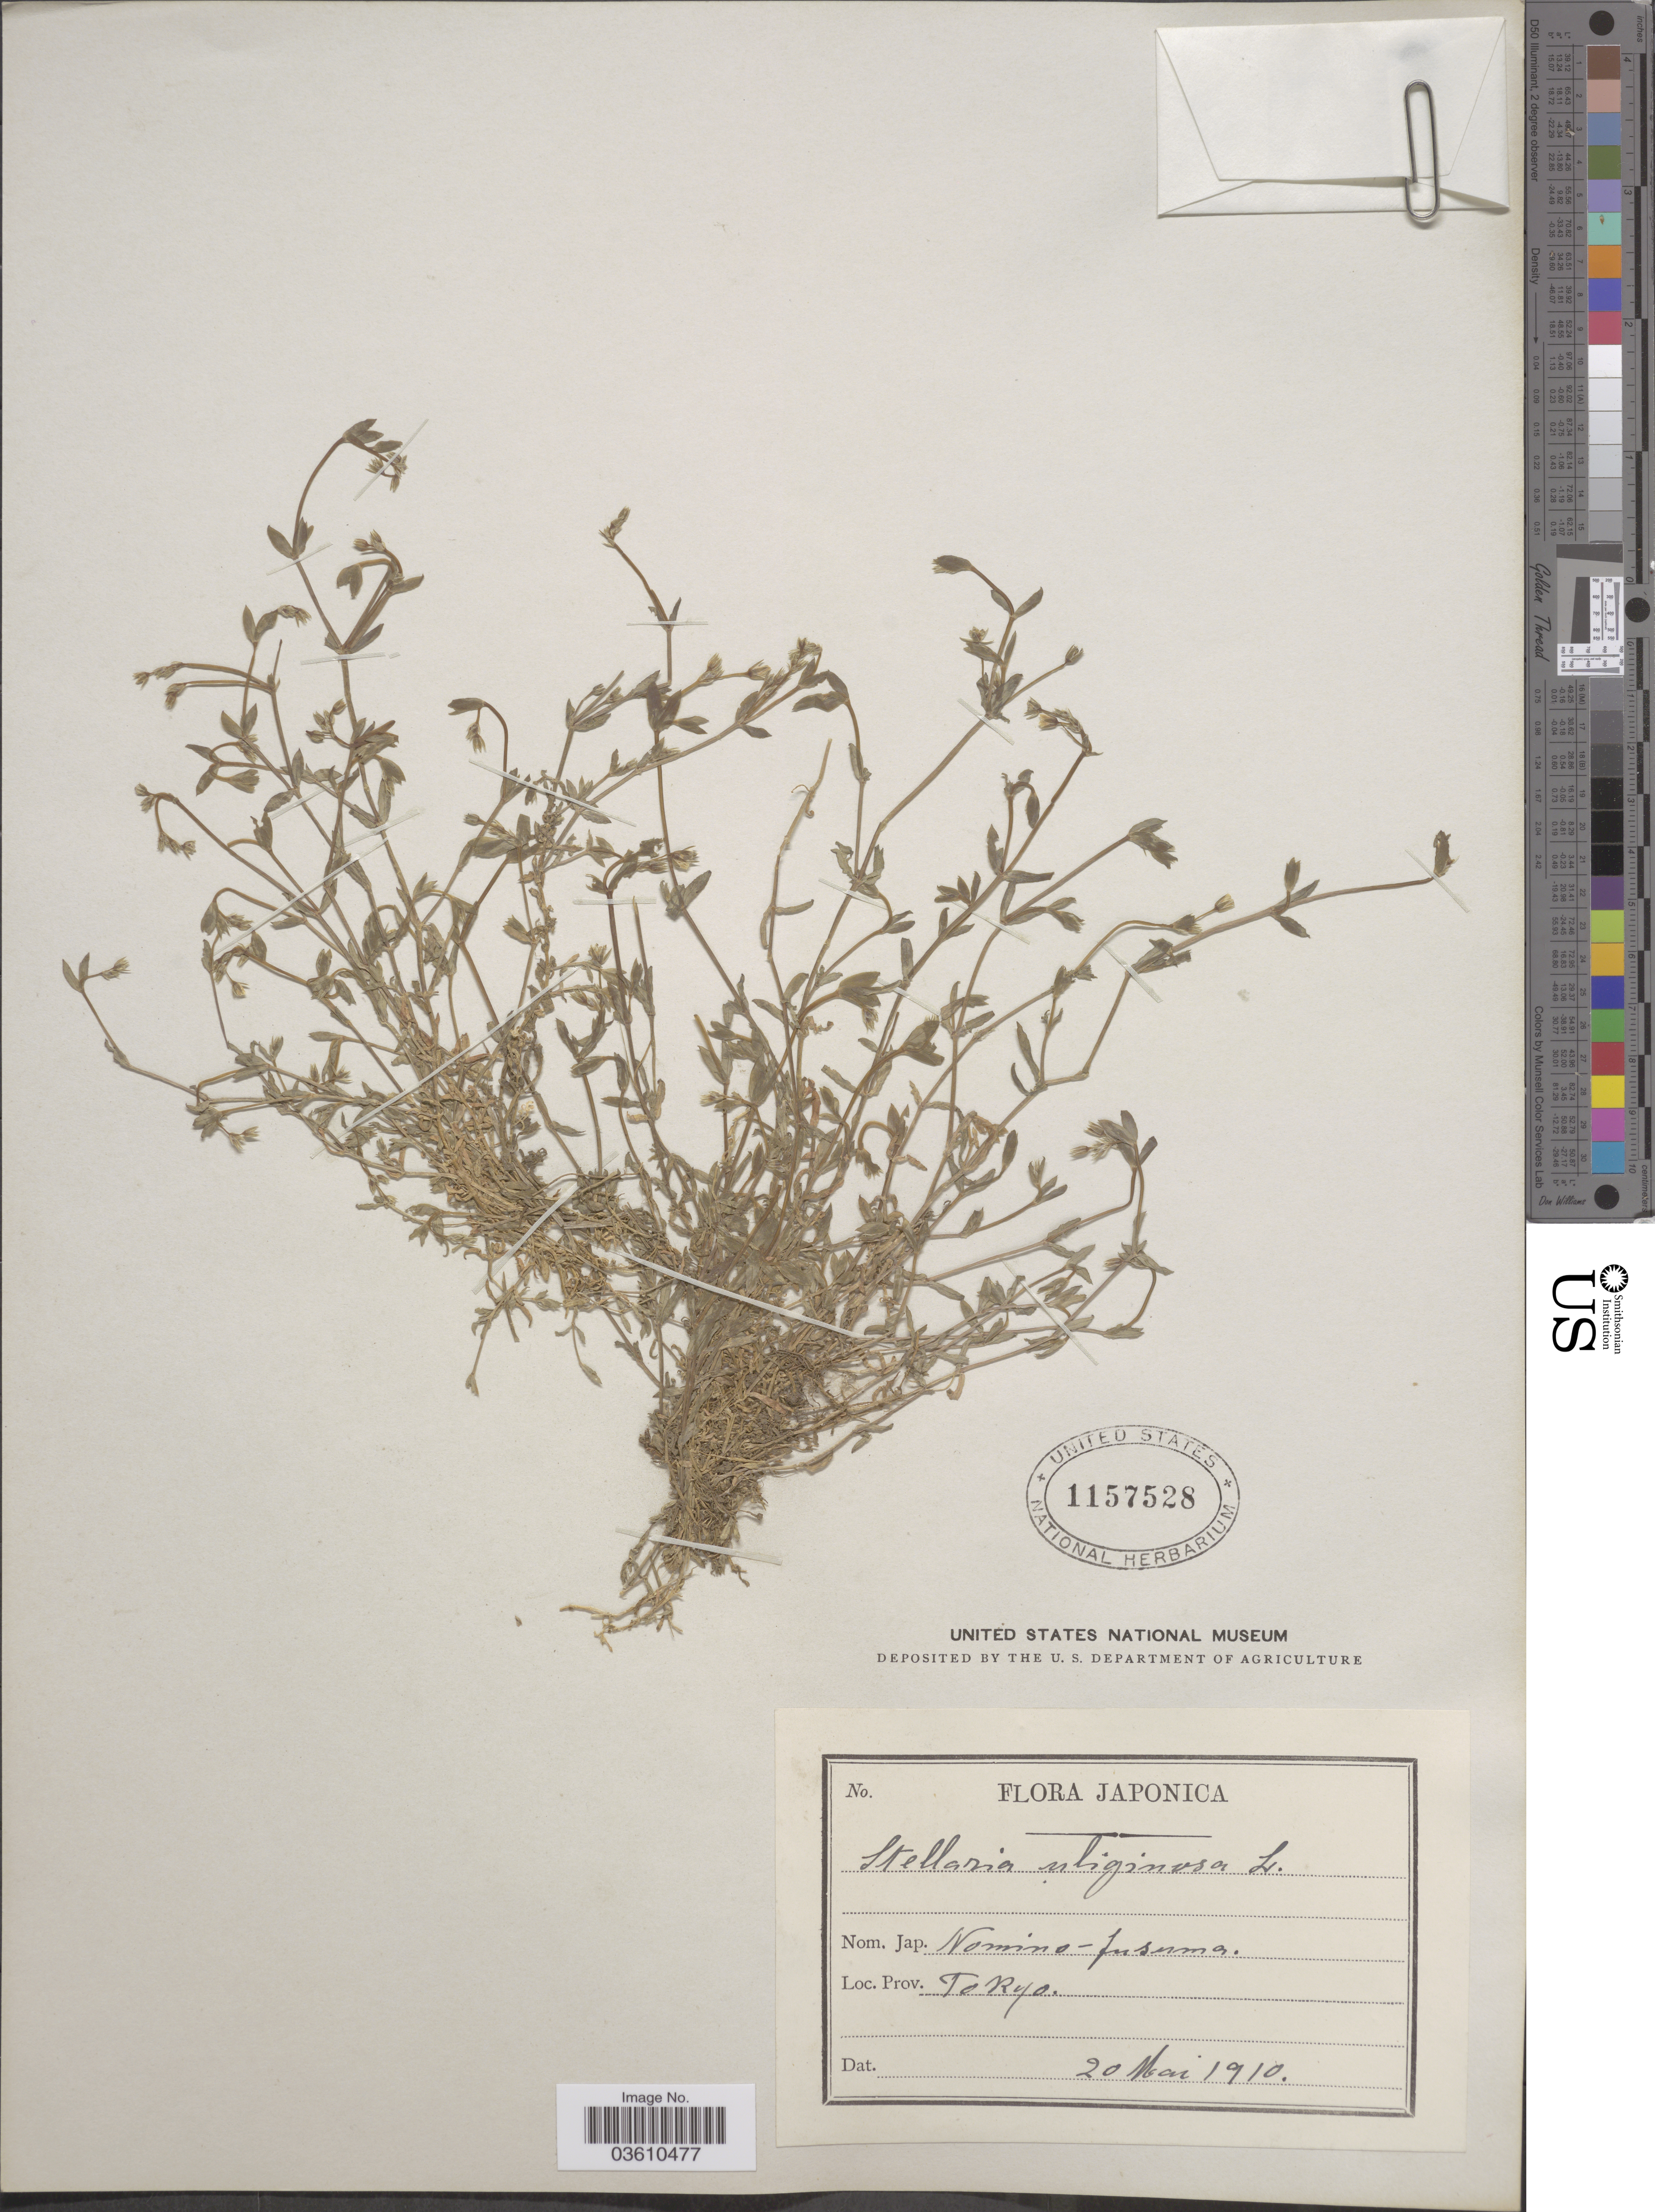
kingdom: Plantae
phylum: Tracheophyta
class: Magnoliopsida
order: Caryophyllales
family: Caryophyllaceae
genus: Stellaria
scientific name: Stellaria alsinoides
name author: Boiss. & Buhse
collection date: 1910-05-20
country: Japan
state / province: Tokyo, Federal City of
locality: Prov. Tokyo.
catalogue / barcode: US 1157528